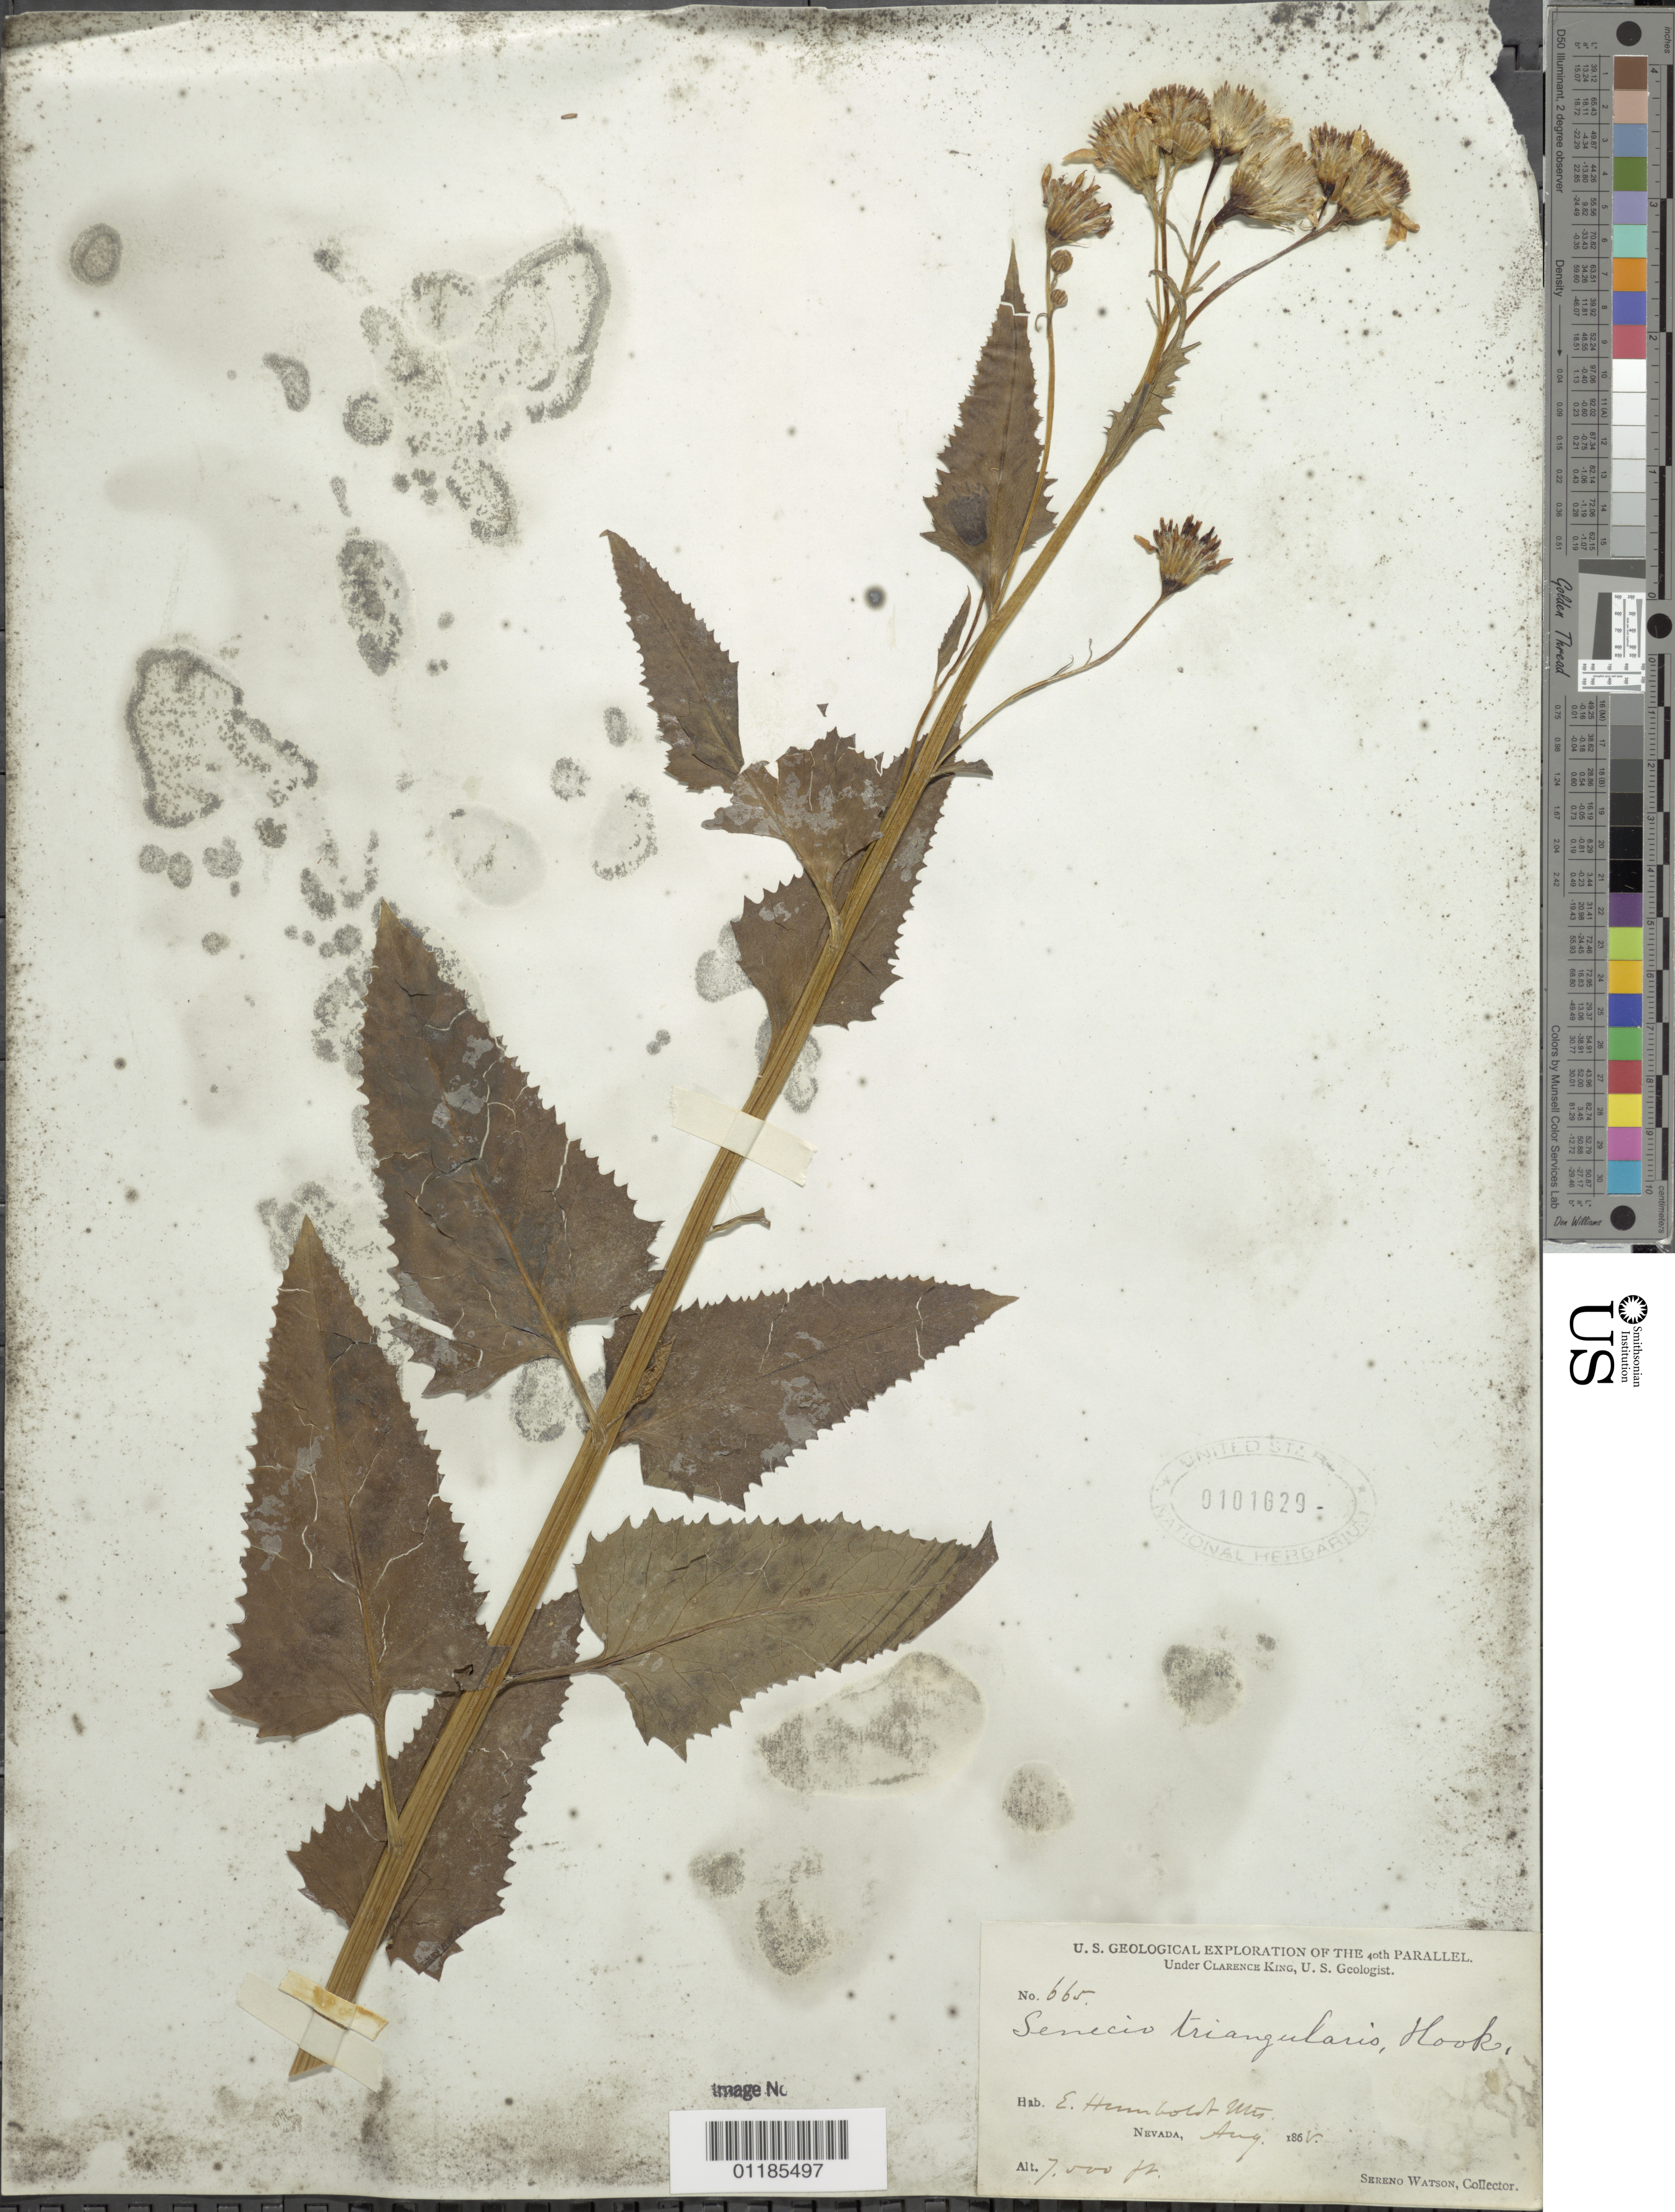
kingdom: Plantae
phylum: Tracheophyta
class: Magnoliopsida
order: Asterales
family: Asteraceae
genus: Senecio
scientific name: Senecio triangularis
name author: Hook.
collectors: S. Watson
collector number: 665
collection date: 1868-08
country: United States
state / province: Nevada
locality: E. Humboldt Mts.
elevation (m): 2134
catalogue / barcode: US 101029